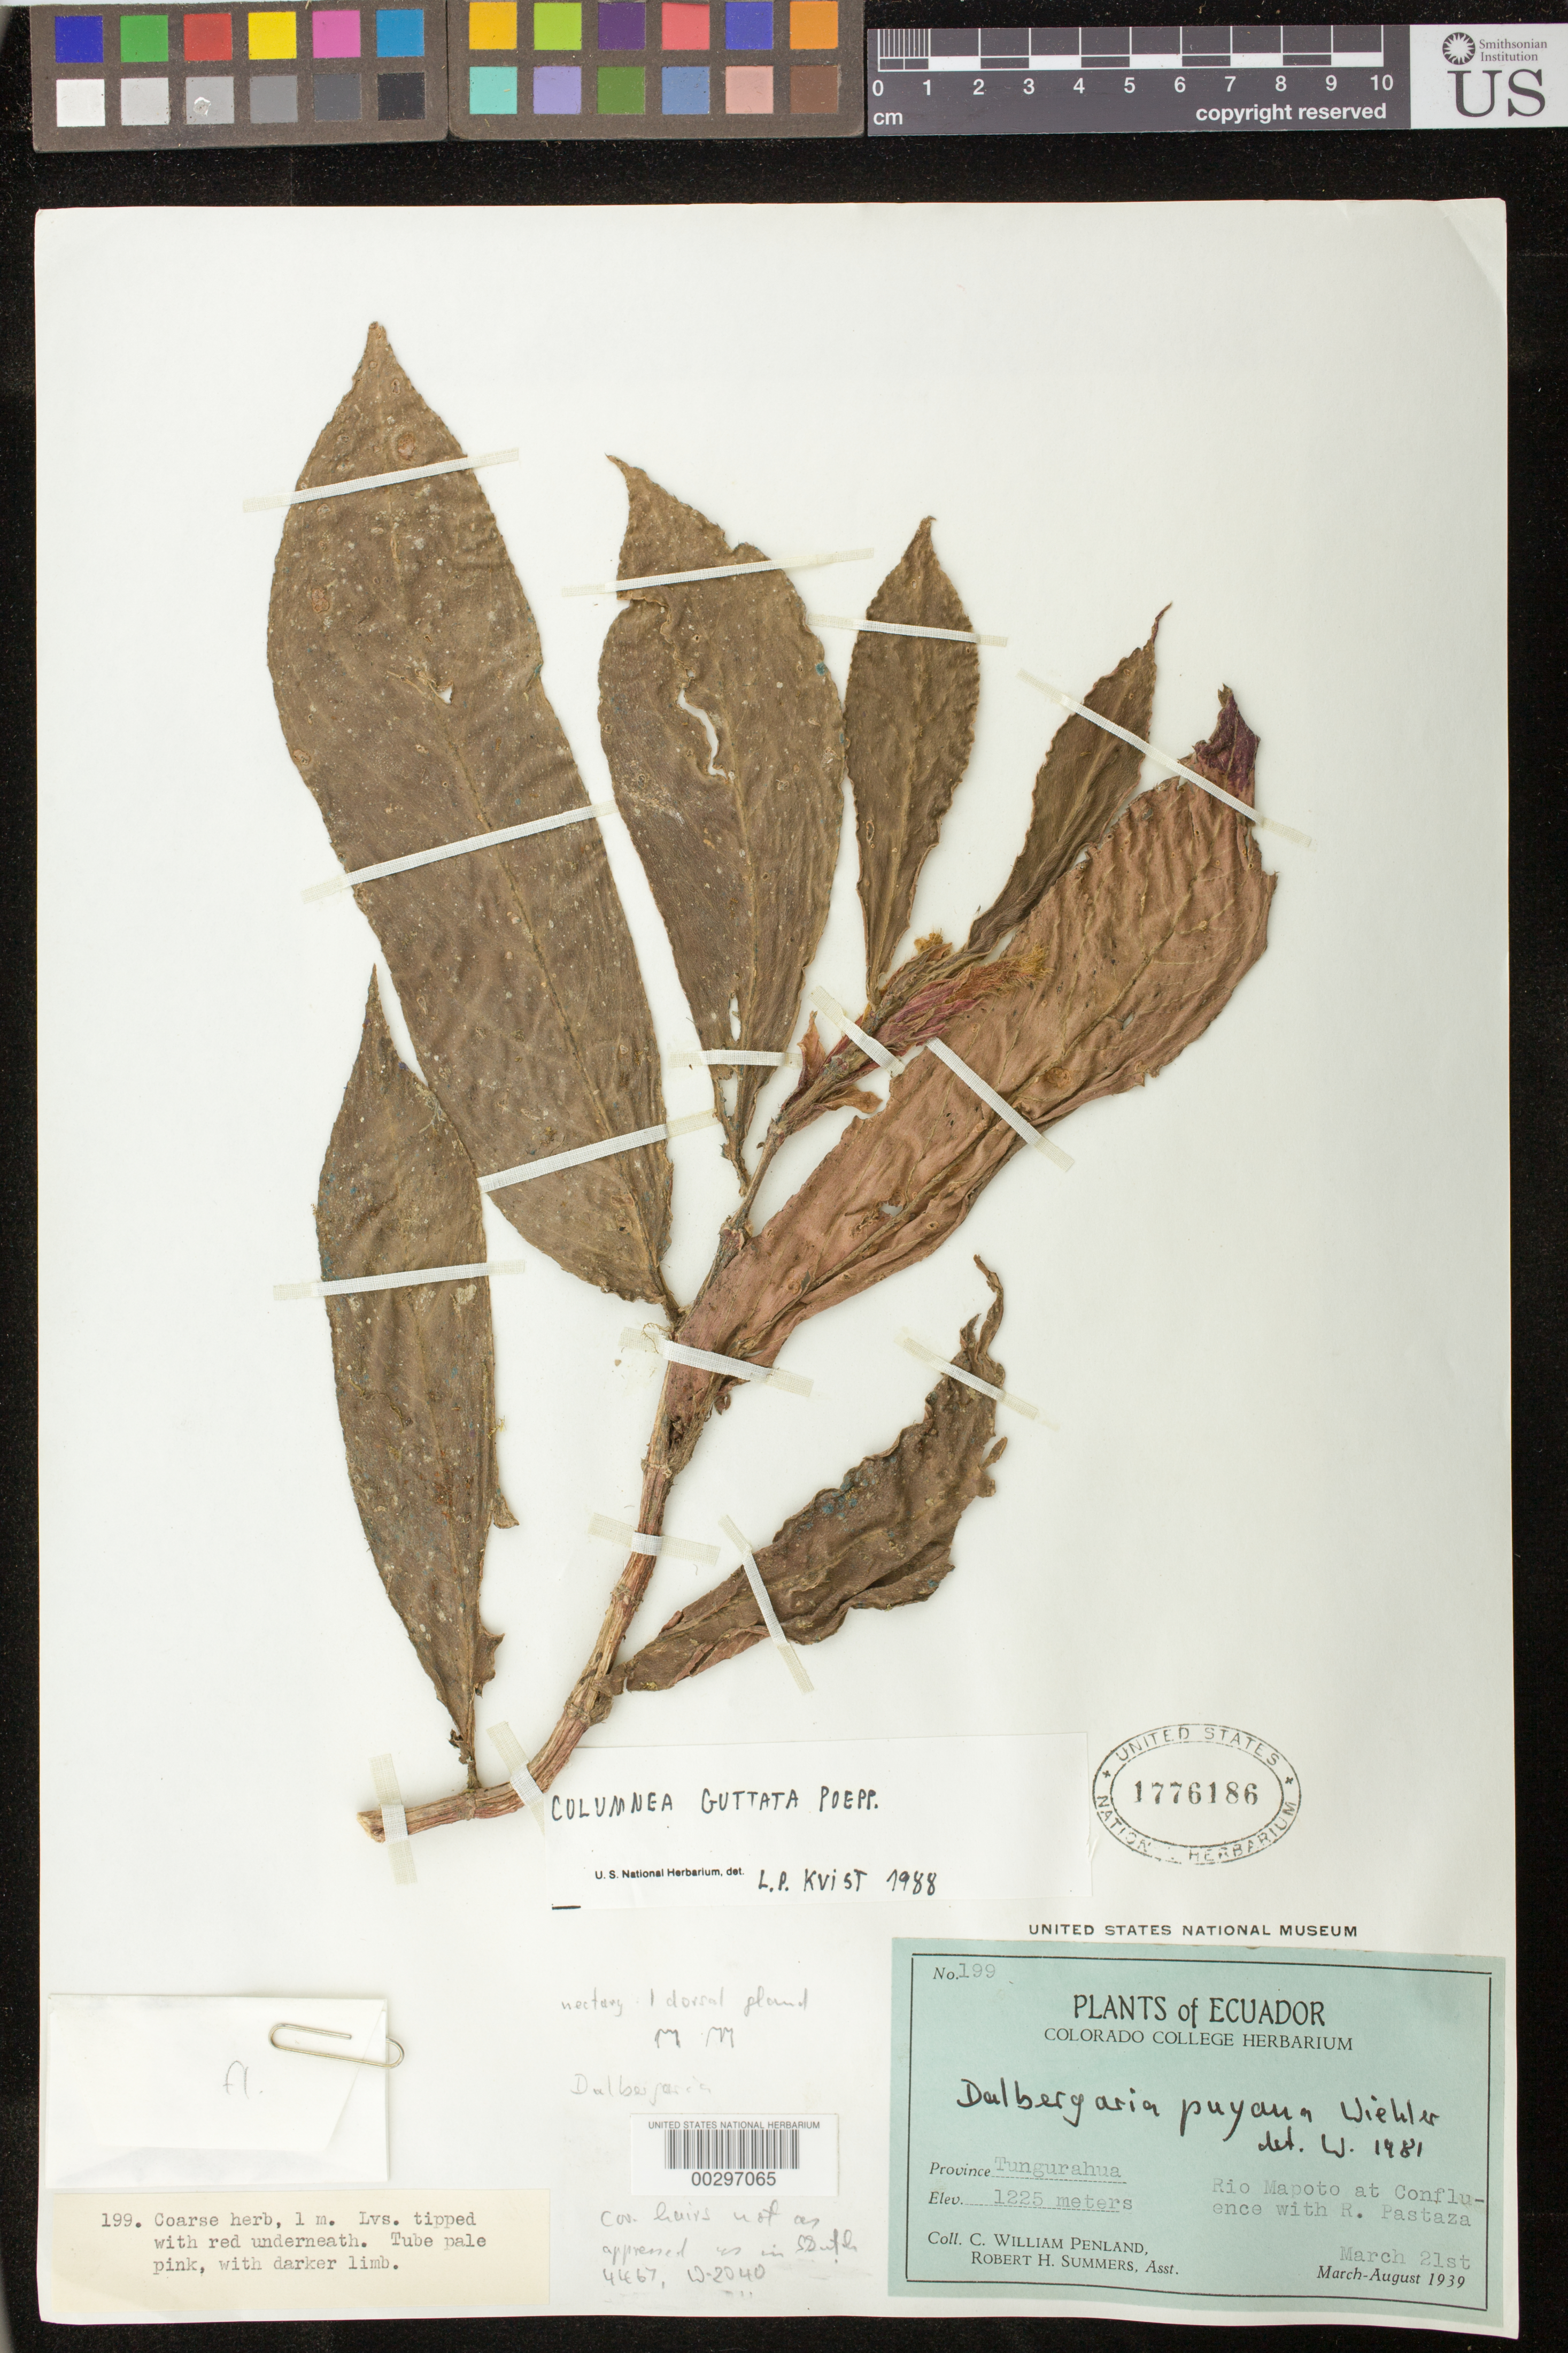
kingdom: Plantae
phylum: Tracheophyta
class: Magnoliopsida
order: Lamiales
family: Gesneriaceae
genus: Columnea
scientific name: Columnea guttata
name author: Poepp.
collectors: C. W. Penland & R. Summers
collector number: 199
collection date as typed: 21 Mar 1939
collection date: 1939-03-21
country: Ecuador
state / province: Tungurahua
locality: Rio Mapoto at confluence with R. Pastaza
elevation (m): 1225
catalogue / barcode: US 1776186